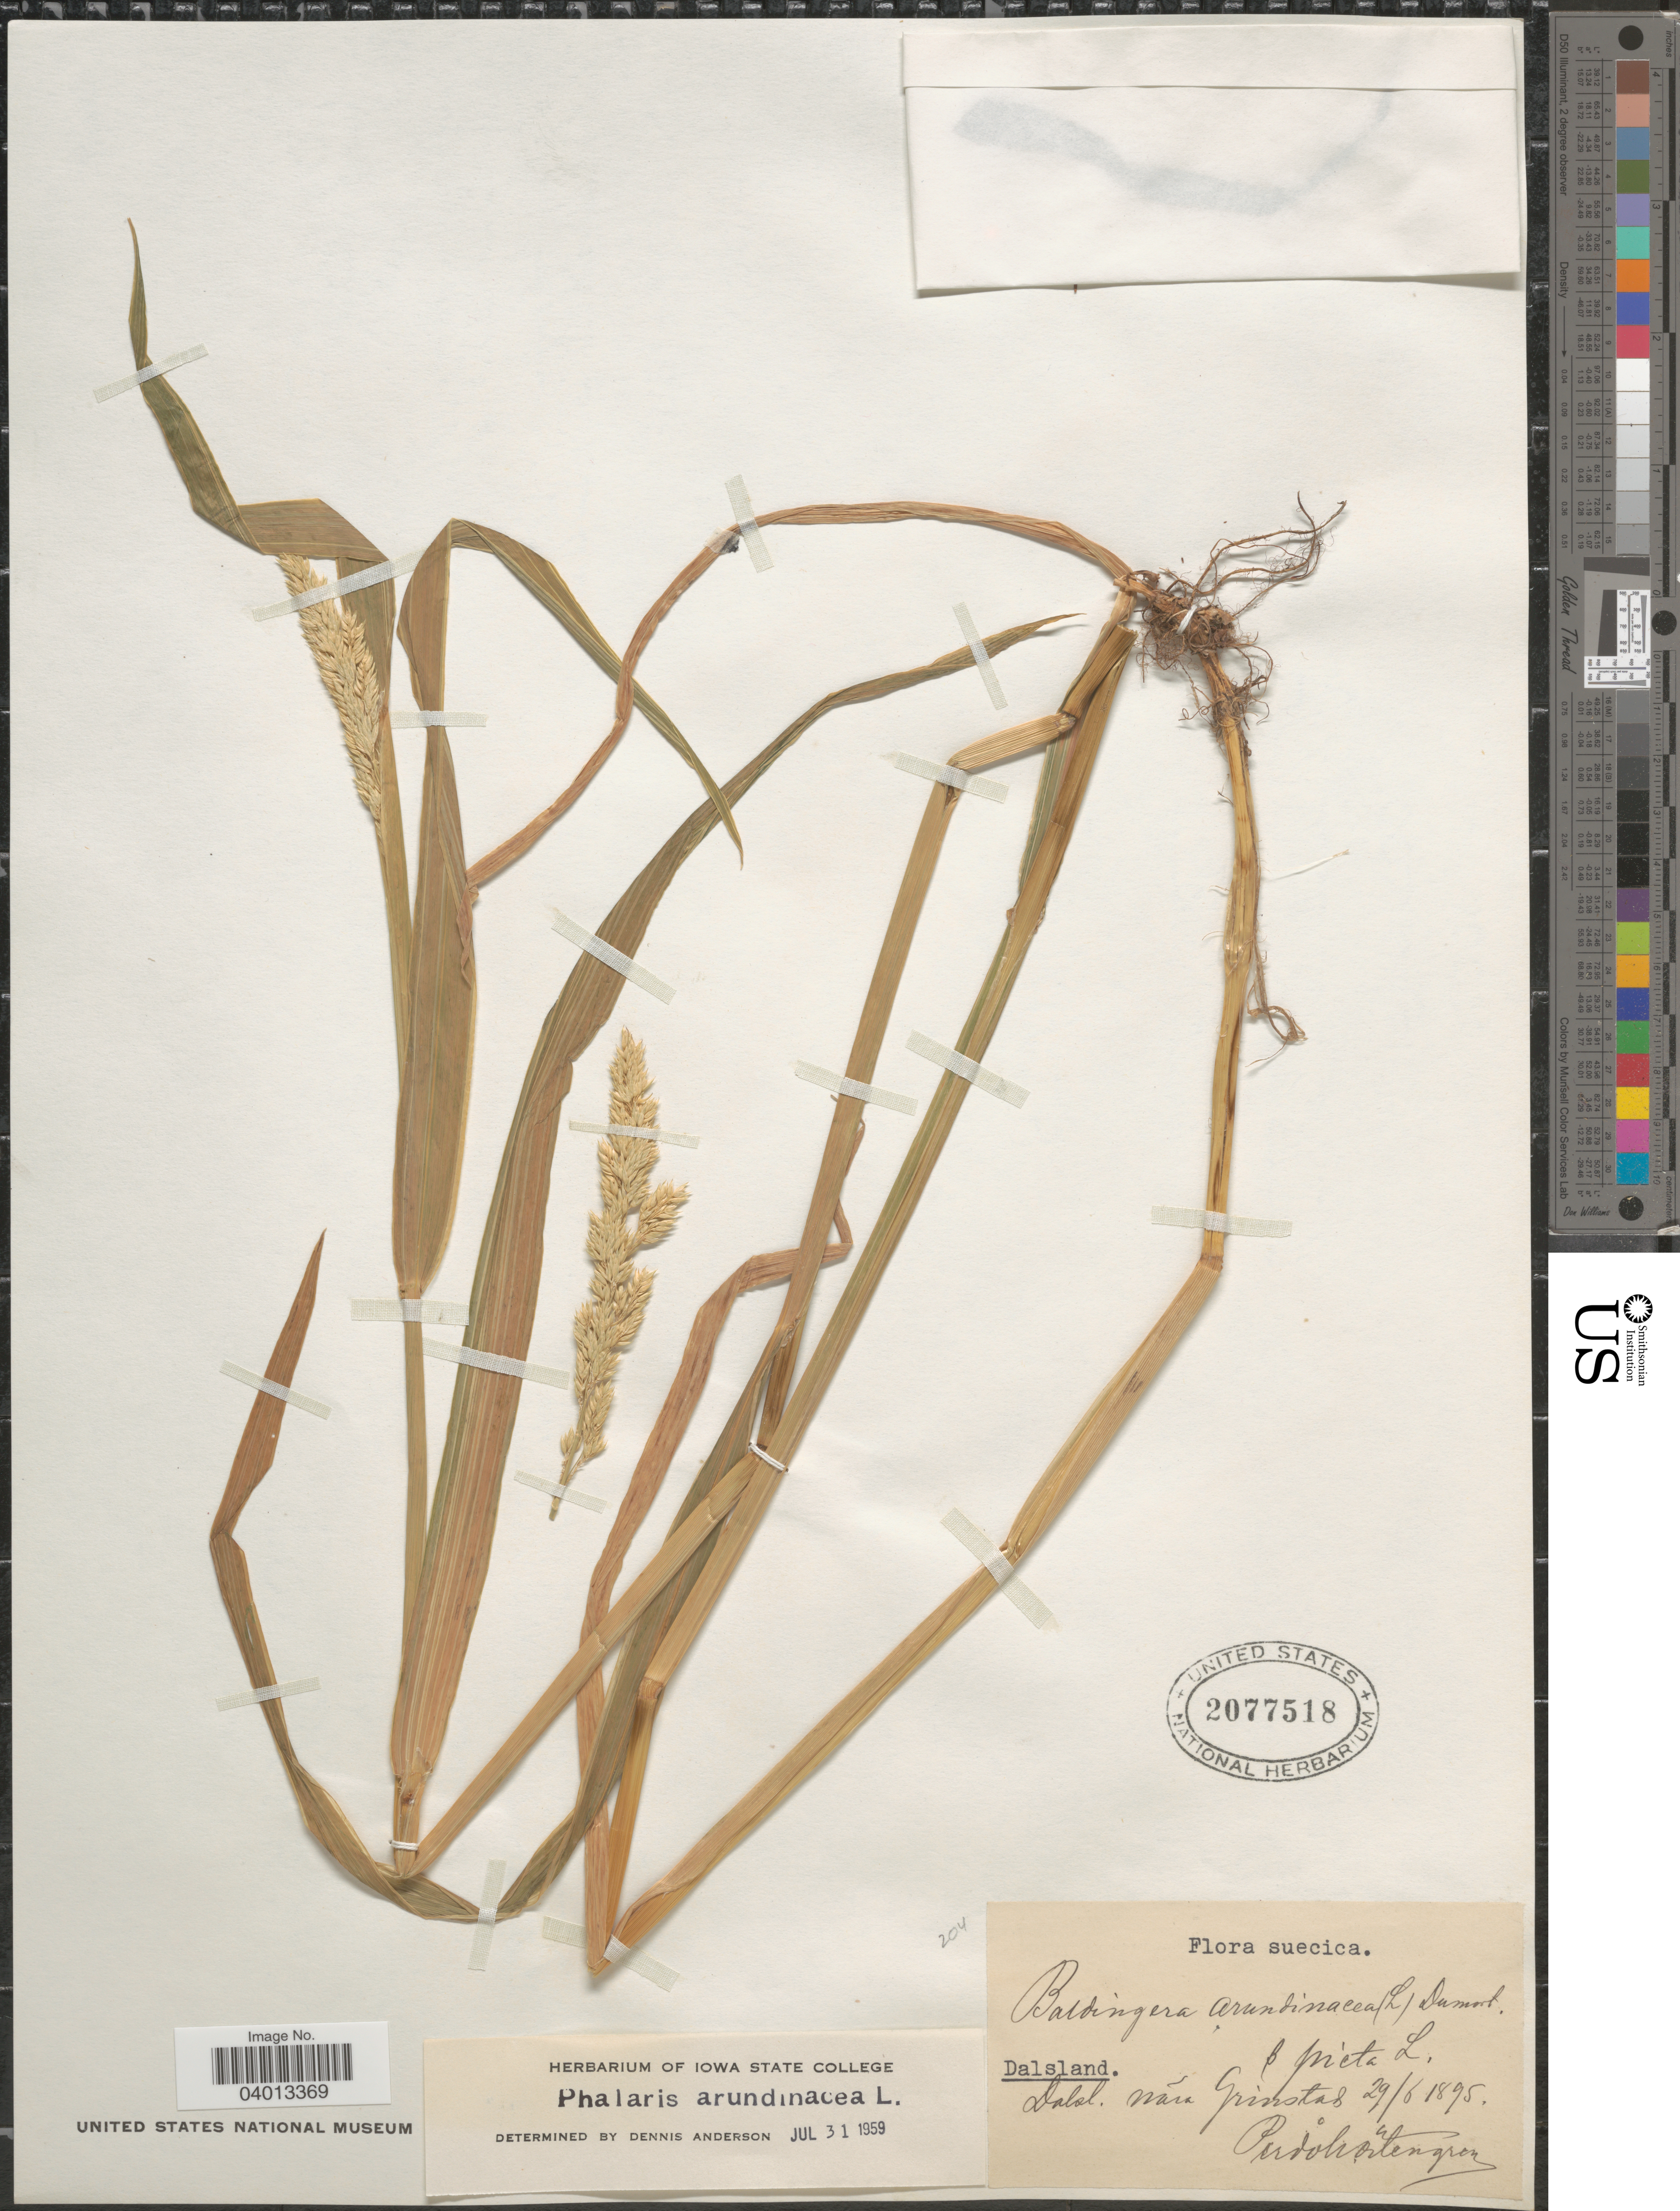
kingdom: Plantae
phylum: Tracheophyta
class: Liliopsida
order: Poales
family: Poaceae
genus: Phalaris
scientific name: Phalaris arundinacea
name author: L.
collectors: Perdohortengren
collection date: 1895-06-29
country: Sweden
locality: Suecica. Dalsland. Dalsl. nära Grinstad.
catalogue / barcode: US 2077518